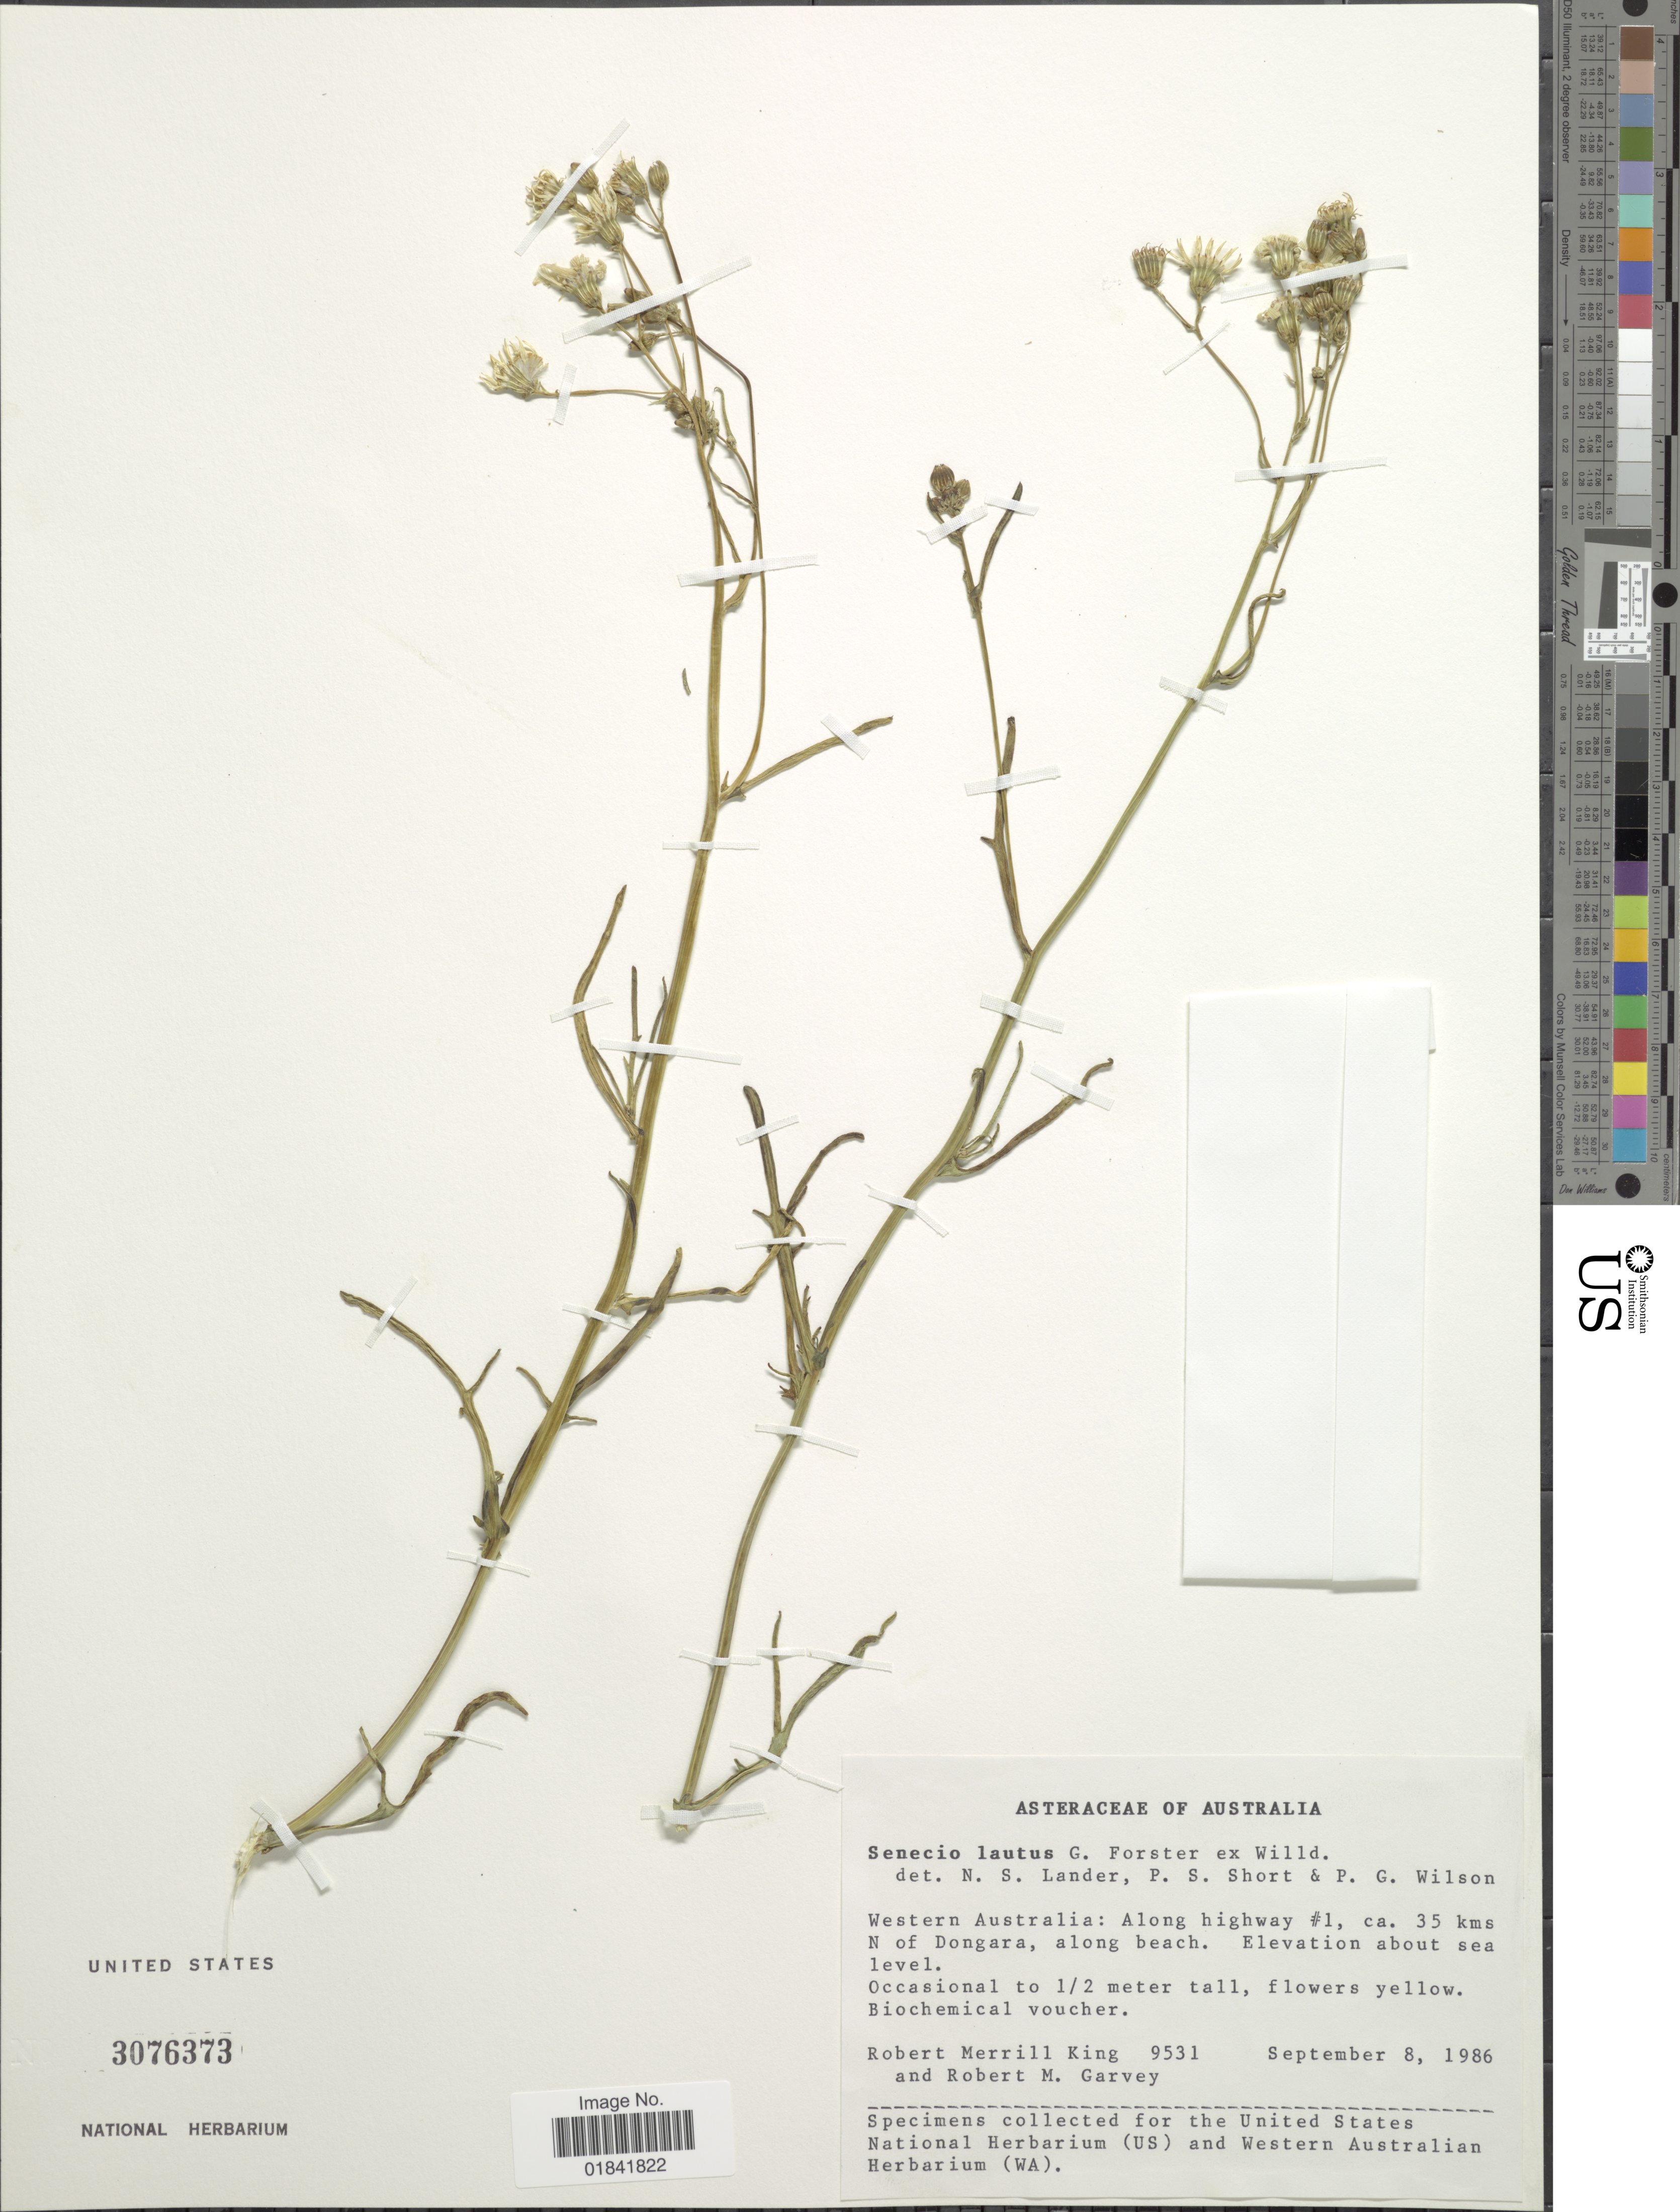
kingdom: Plantae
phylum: Tracheophyta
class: Magnoliopsida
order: Asterales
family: Asteraceae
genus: Senecio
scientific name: Senecio lautus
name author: Sol. ex G. Forst.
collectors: R. M. King & R. Garvey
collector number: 9531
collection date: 1986-09-08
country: Australia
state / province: Western Australia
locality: Along highway #1, ca. 35 kms N of Dongara, along beach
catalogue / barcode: US 3076373